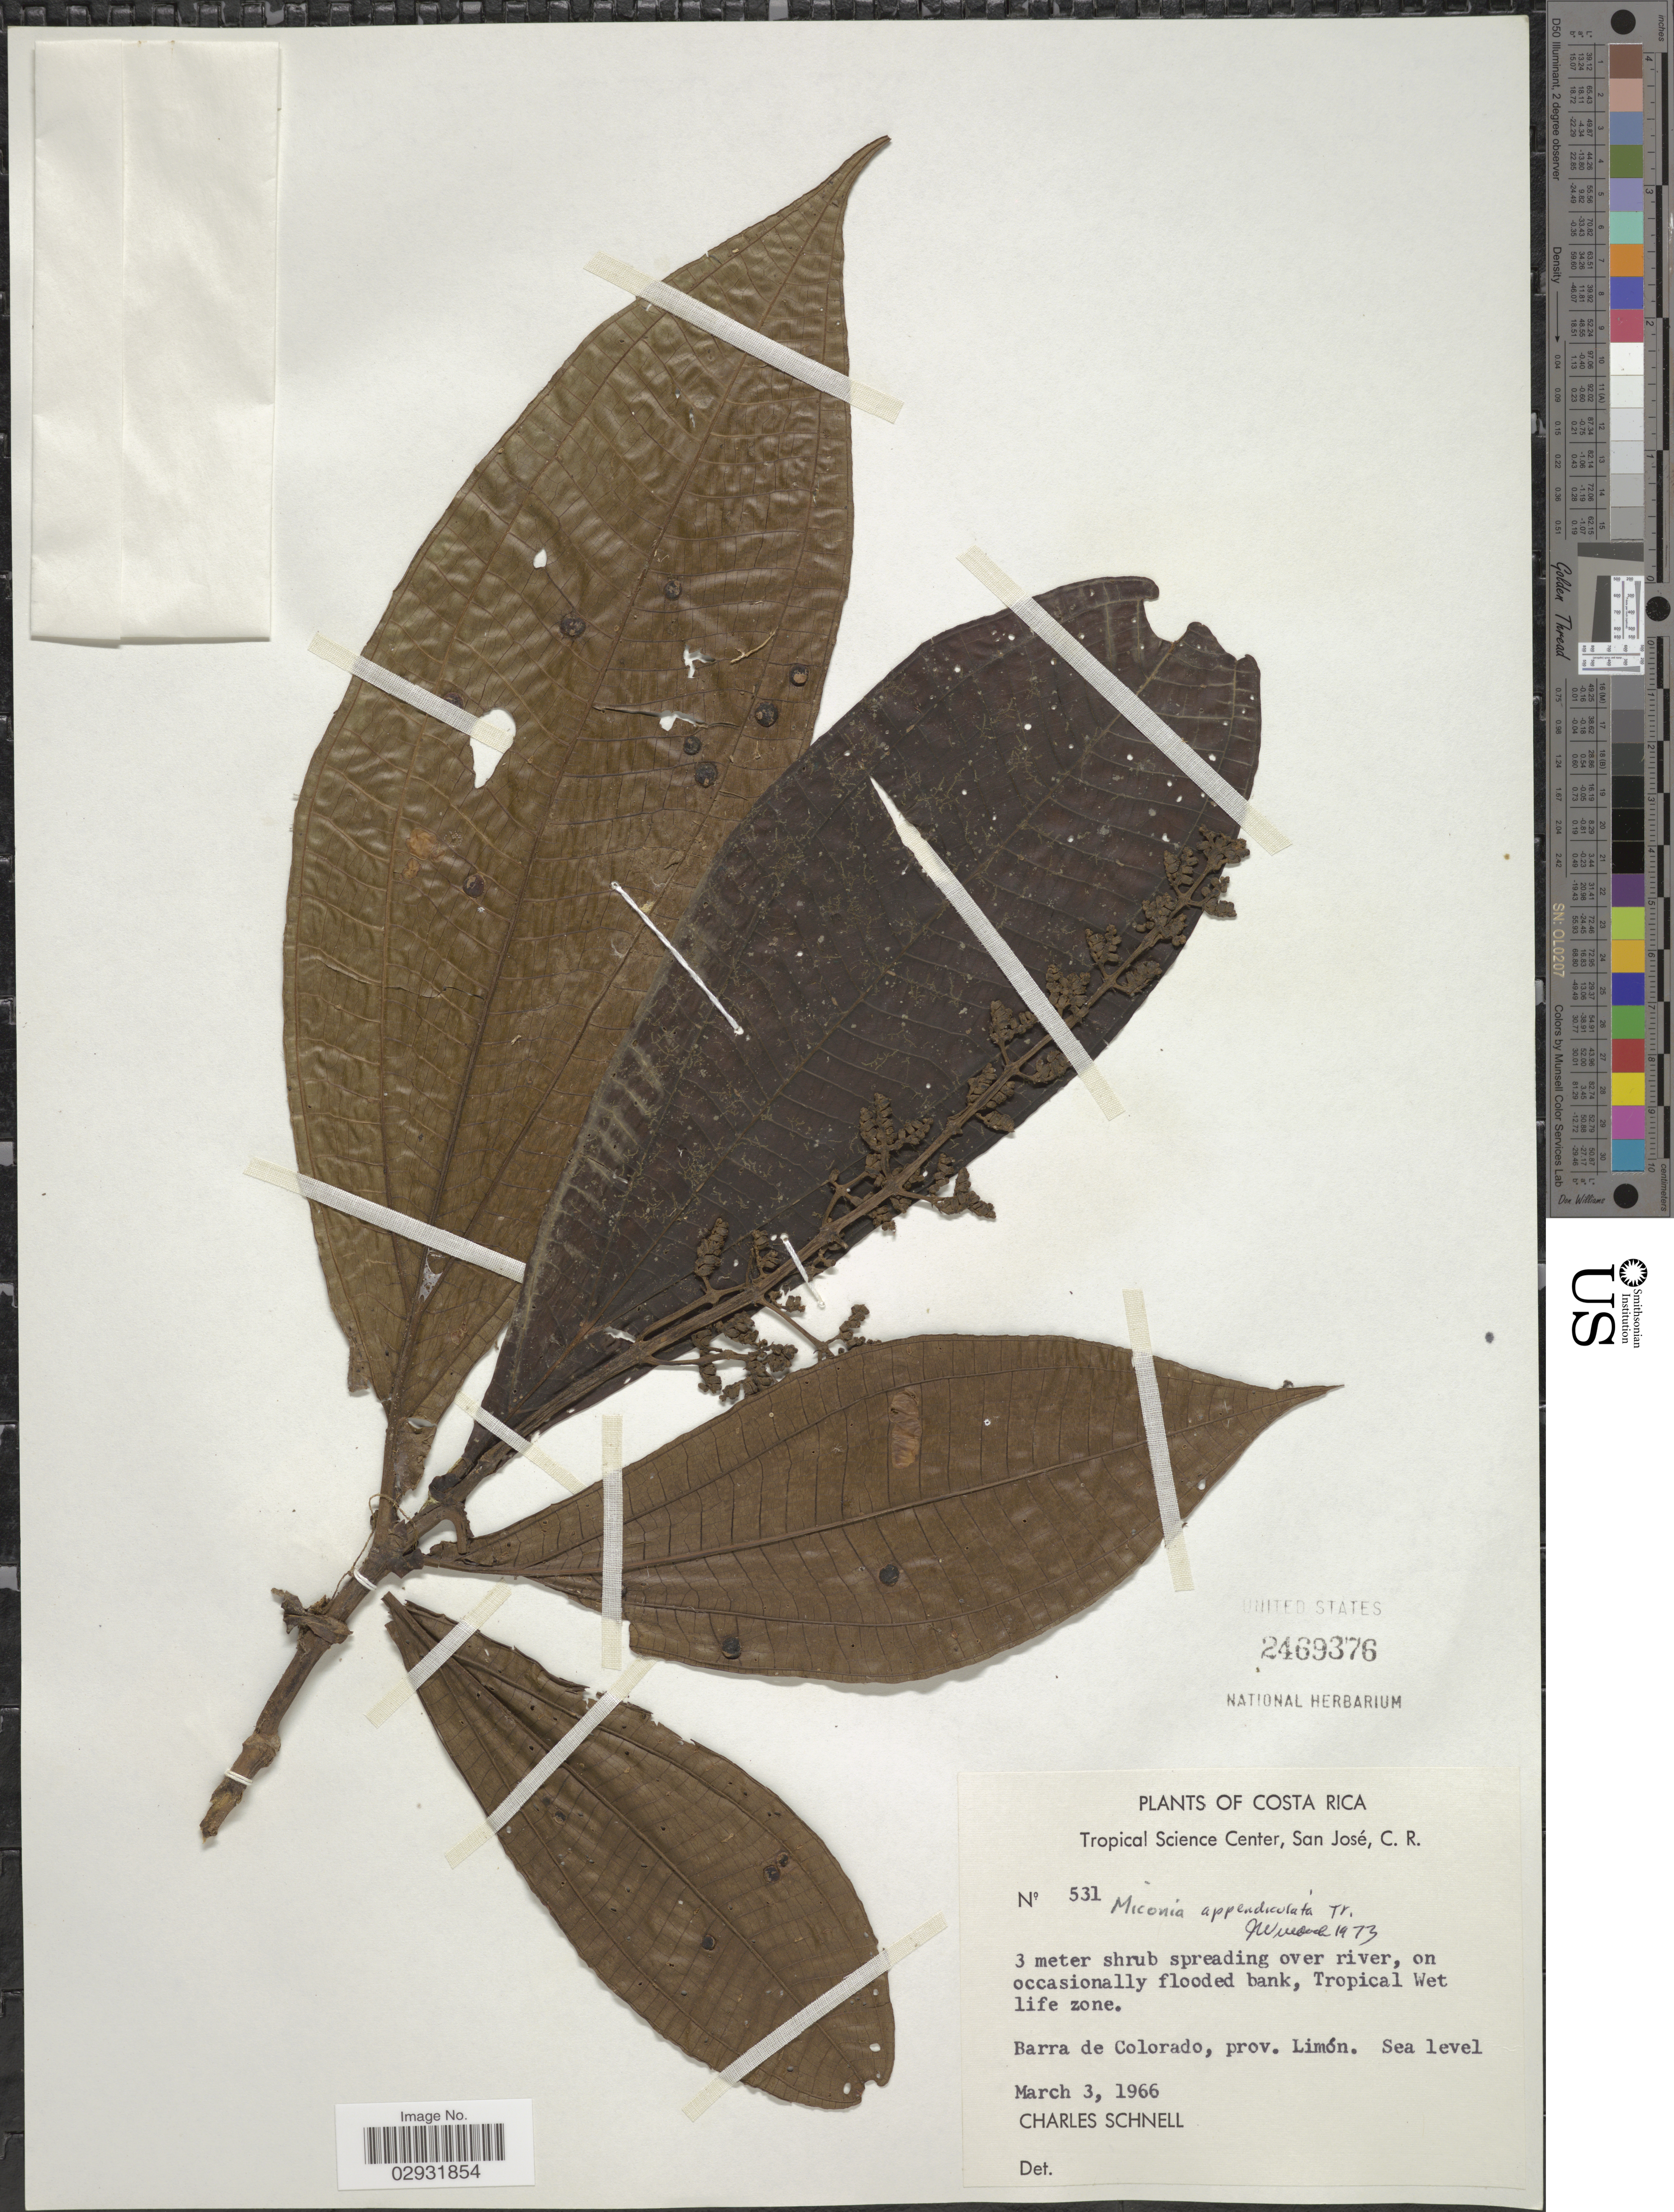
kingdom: Plantae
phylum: Tracheophyta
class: Magnoliopsida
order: Myrtales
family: Melastomataceae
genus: Miconia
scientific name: Miconia appendiculata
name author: Triana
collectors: C. Schnell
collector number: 531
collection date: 1966-03-03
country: Costa Rica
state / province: Limón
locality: Barra de Colorado, prov. Limón.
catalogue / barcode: US 2469376